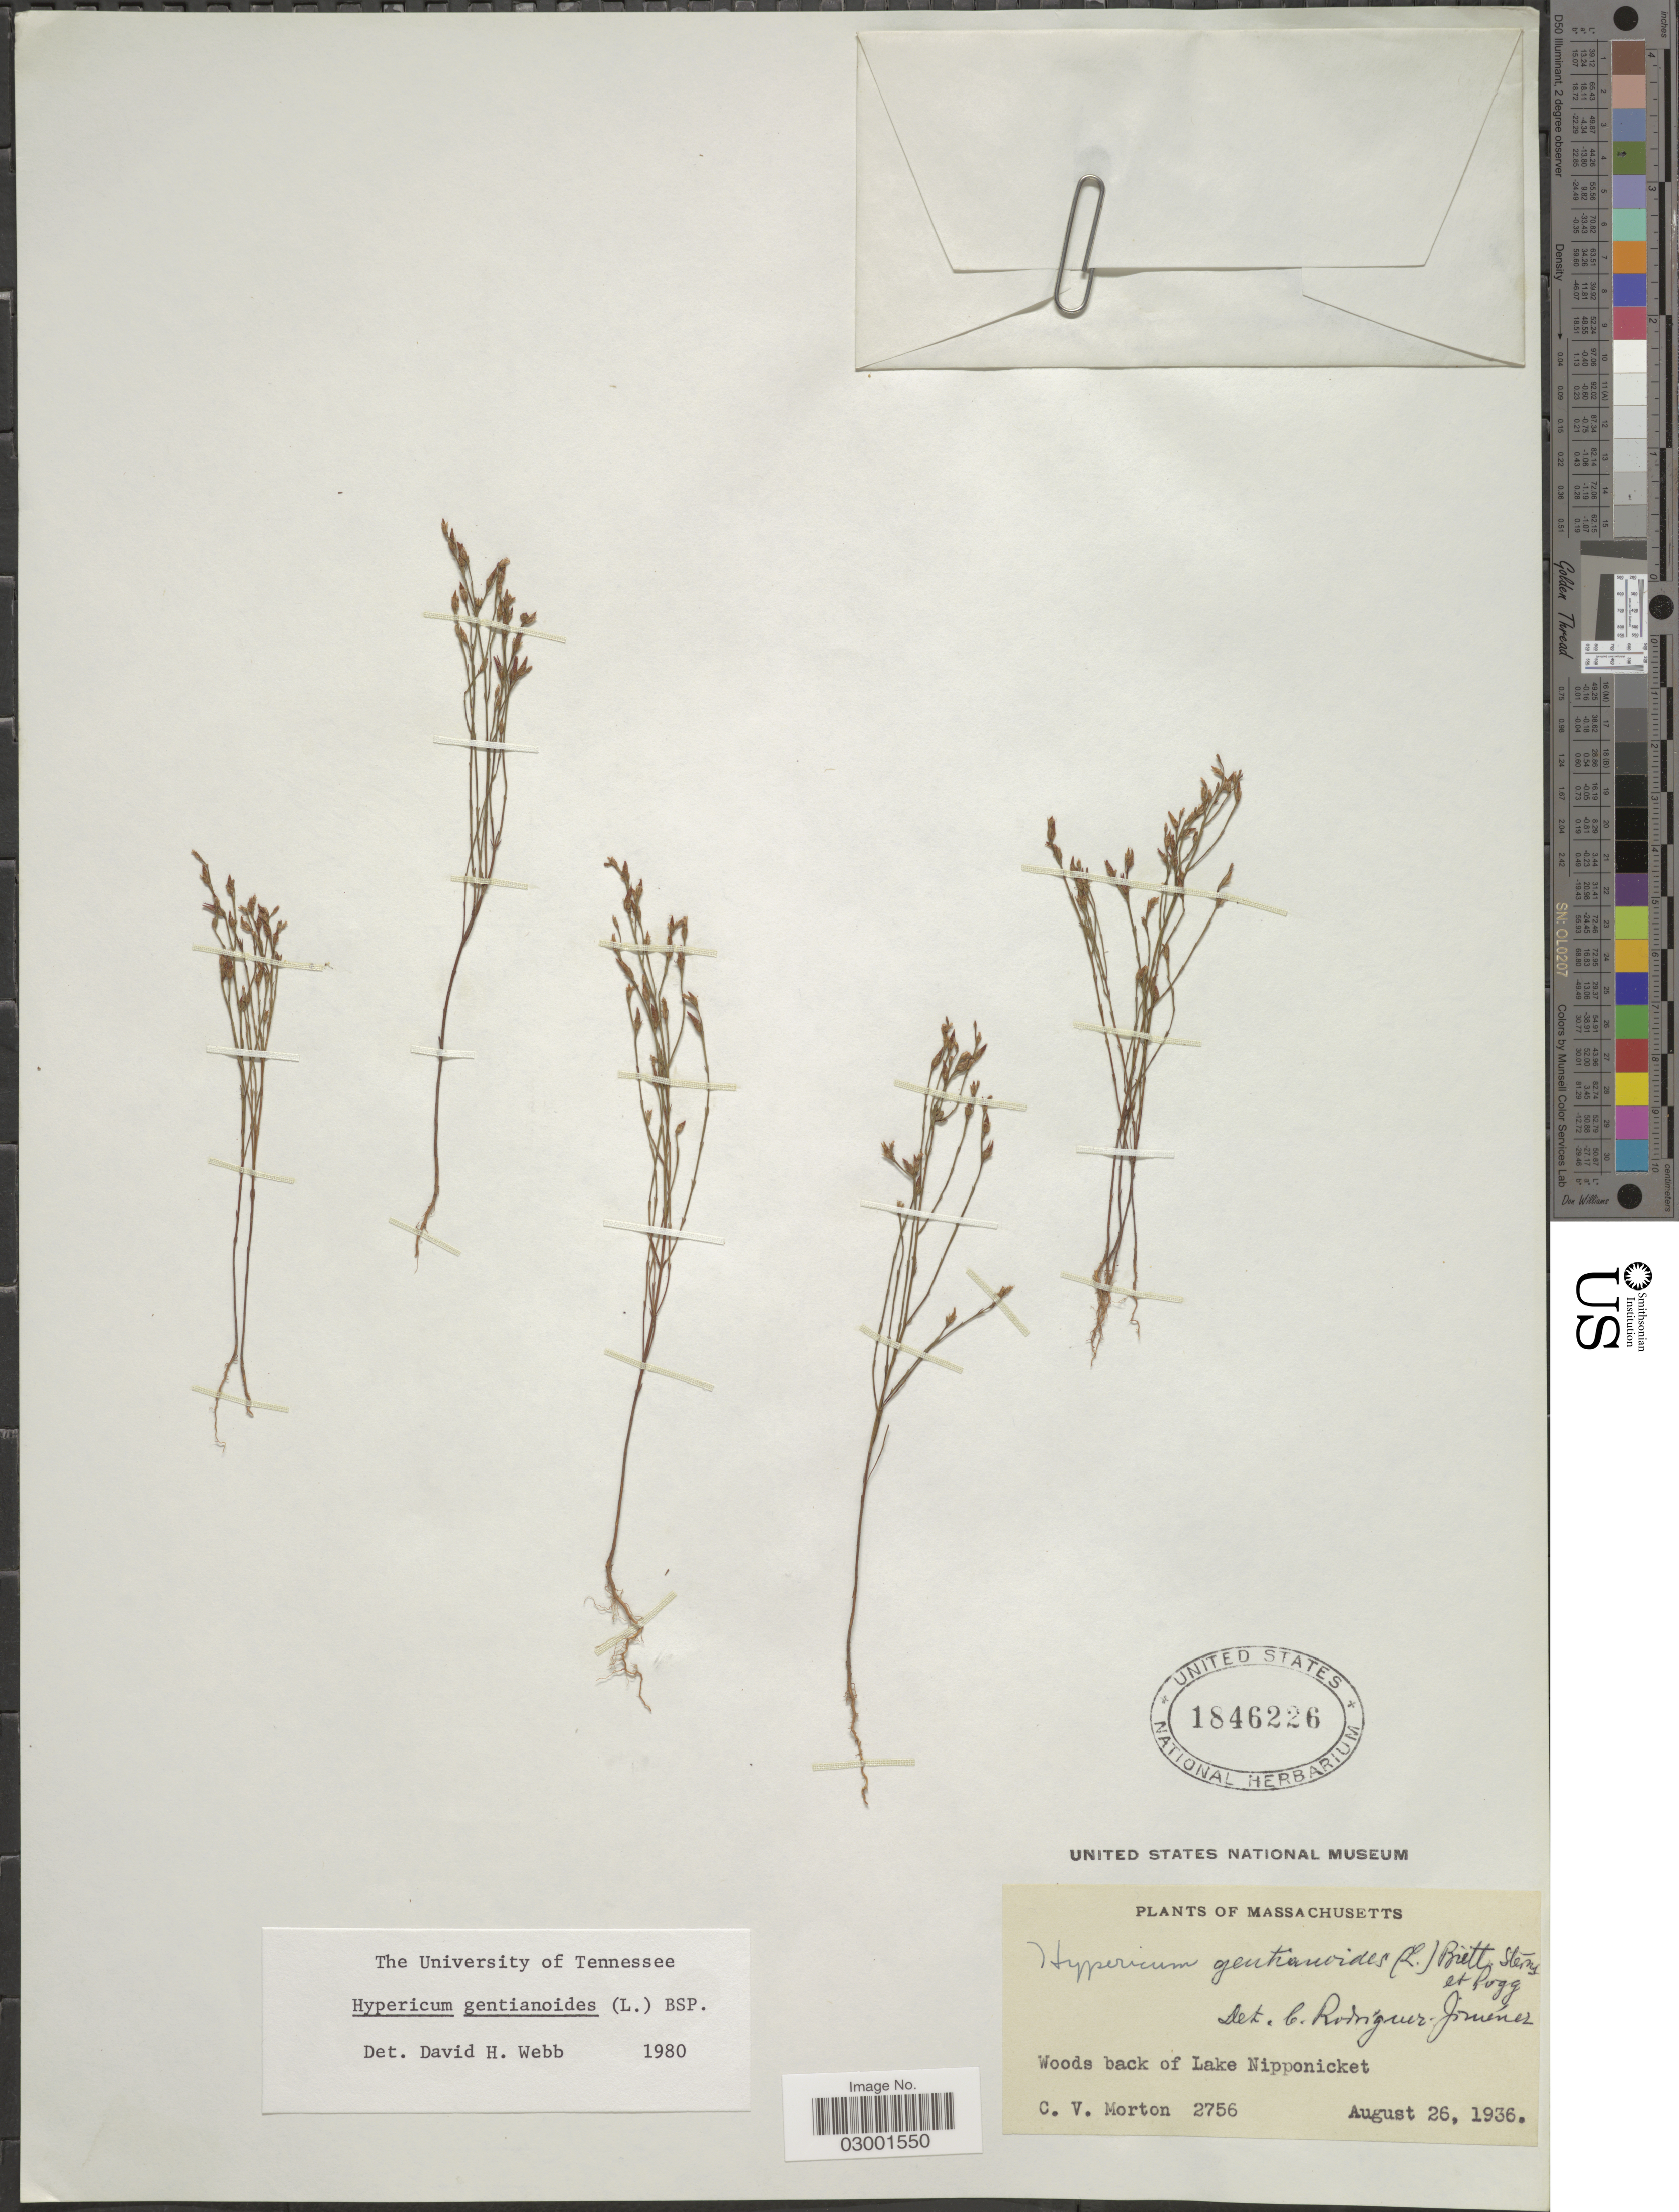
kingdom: Plantae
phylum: Tracheophyta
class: Magnoliopsida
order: Malpighiales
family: Hypericaceae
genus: Hypericum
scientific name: Hypericum gentianoides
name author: (L.) Britton, Stearns & Poggenb.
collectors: C. V. Morton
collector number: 2756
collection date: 1936-08-26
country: United States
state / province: Massachusetts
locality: Woods back of Lake Nipponicket.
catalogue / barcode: US 1846226